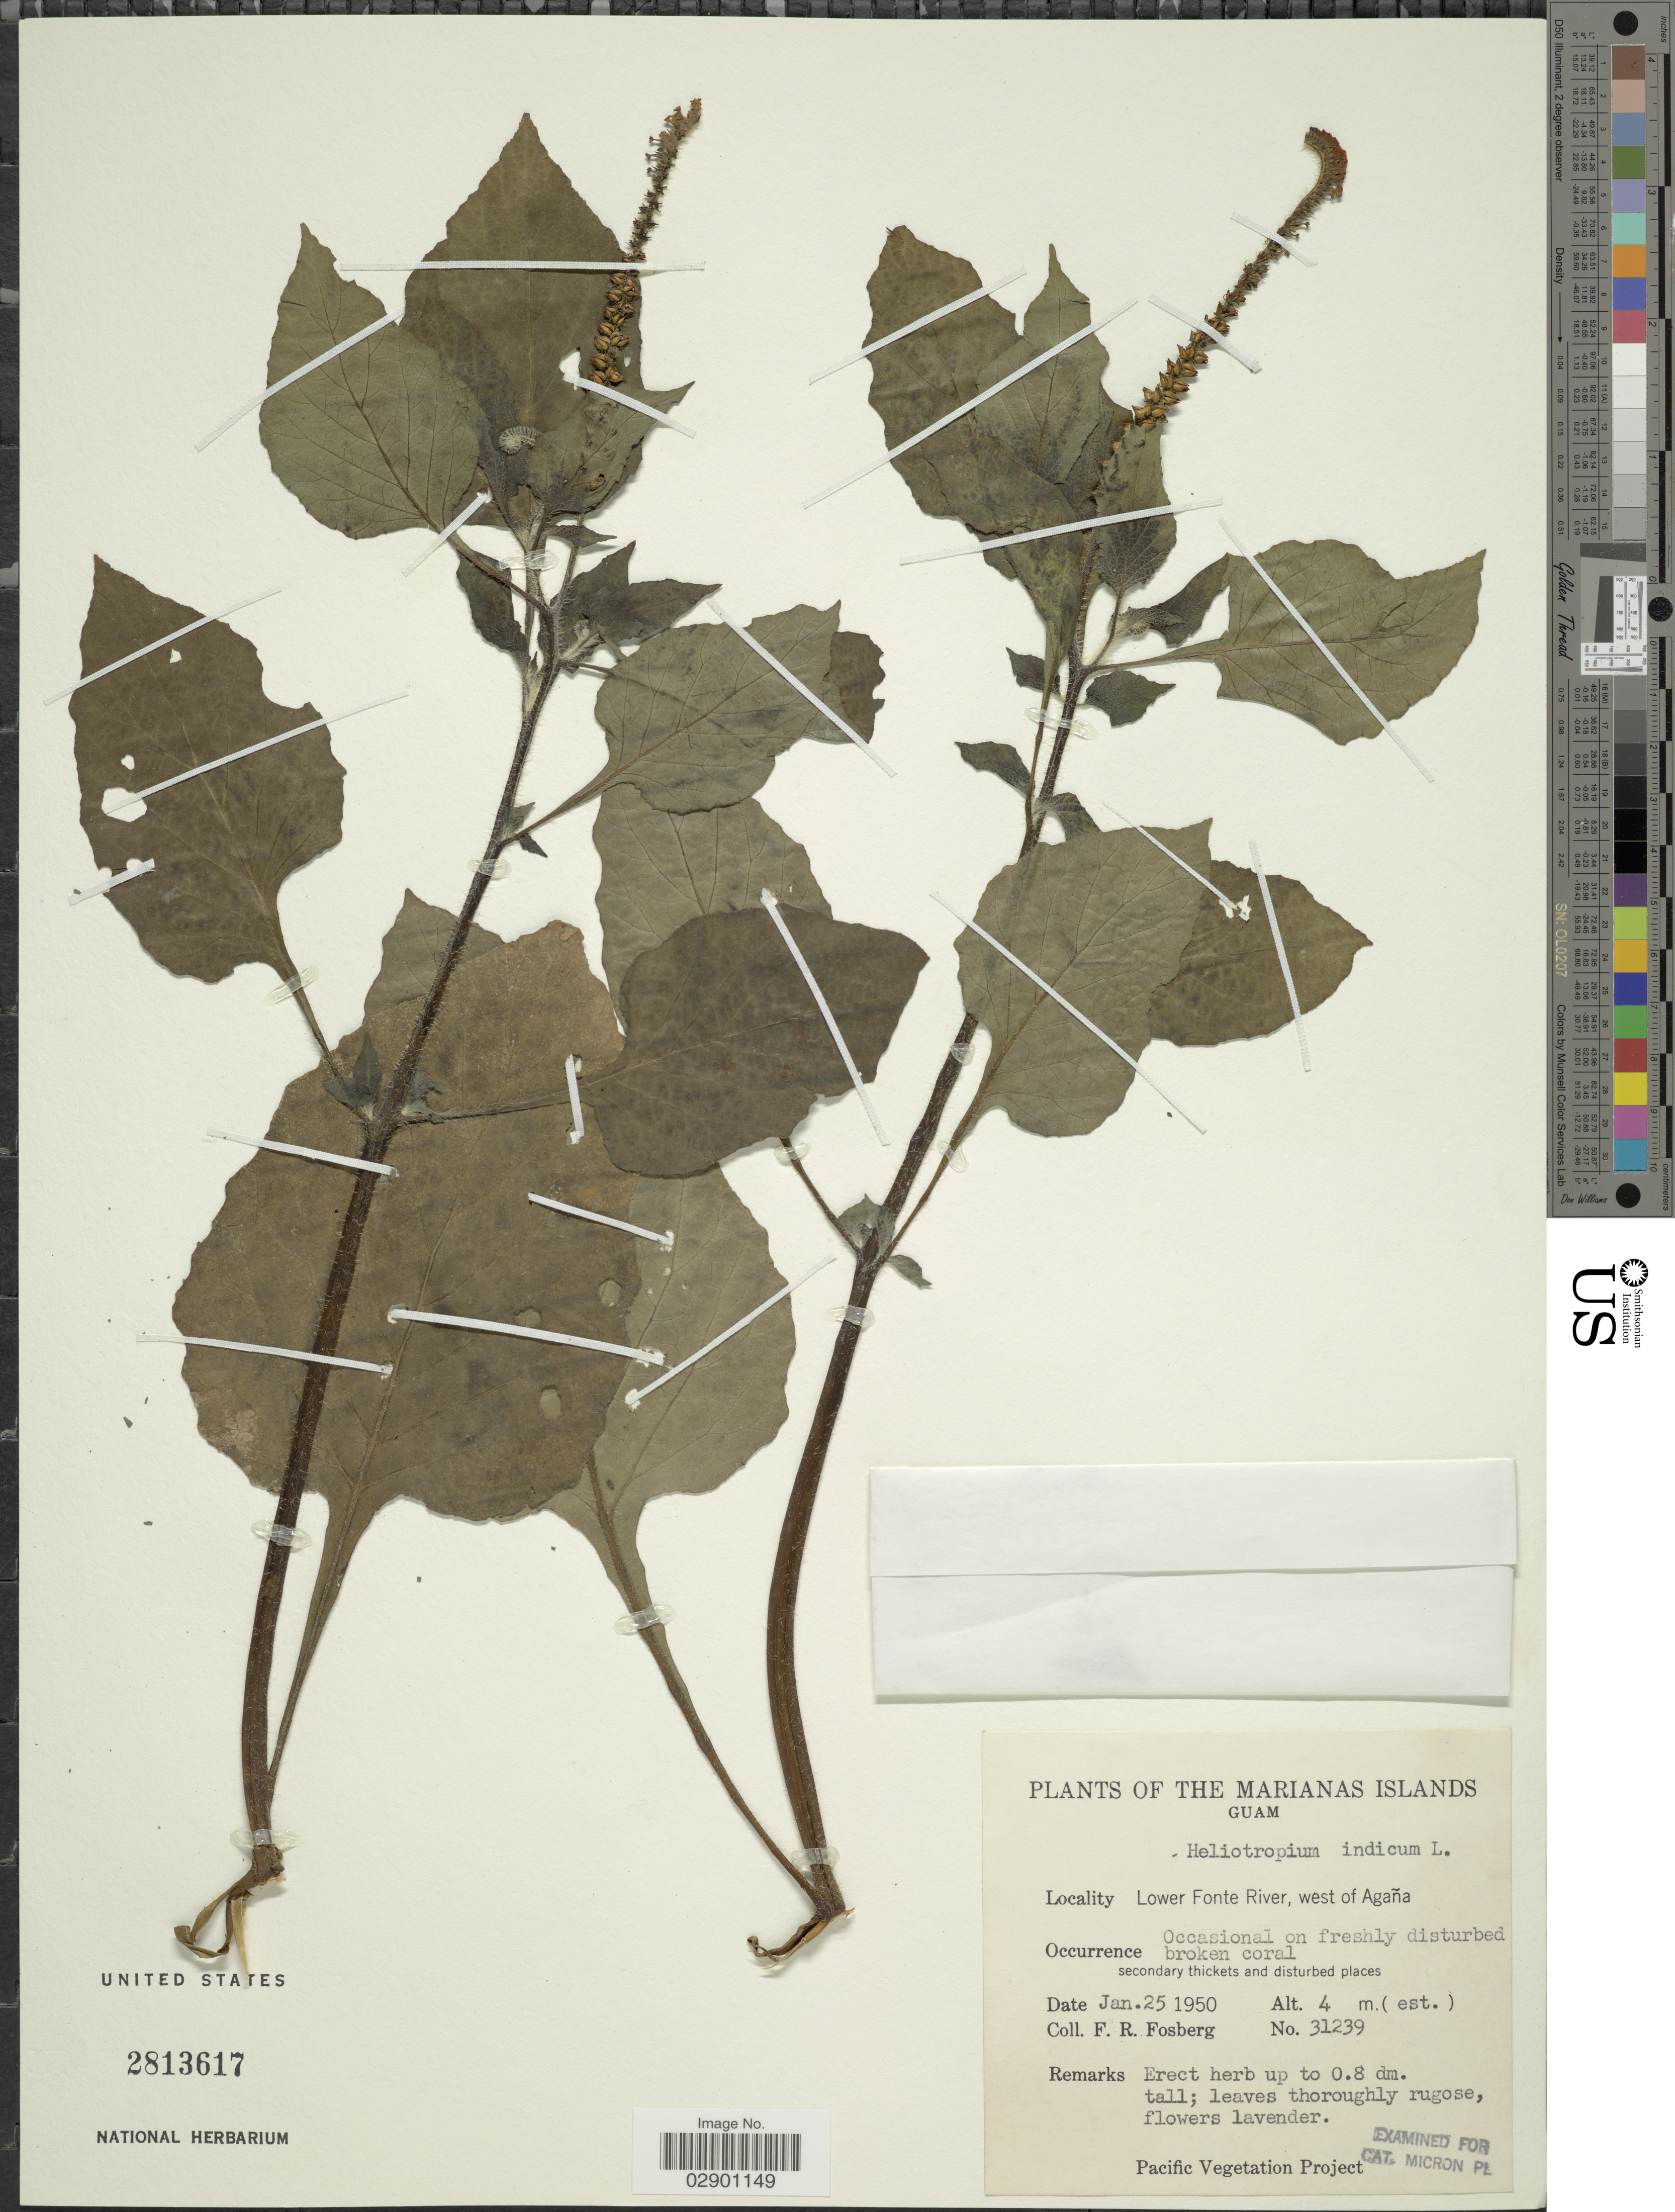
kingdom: Plantae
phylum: Tracheophyta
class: Magnoliopsida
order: Boraginales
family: Heliotropiaceae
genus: Heliotropium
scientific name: Heliotropium indicum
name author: L.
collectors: F. R. Fosberg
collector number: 31239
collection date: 1950-01-25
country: Guam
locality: Marianas Islands. Lower Fonte River, west of Agaña.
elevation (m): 4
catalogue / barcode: US 2813617